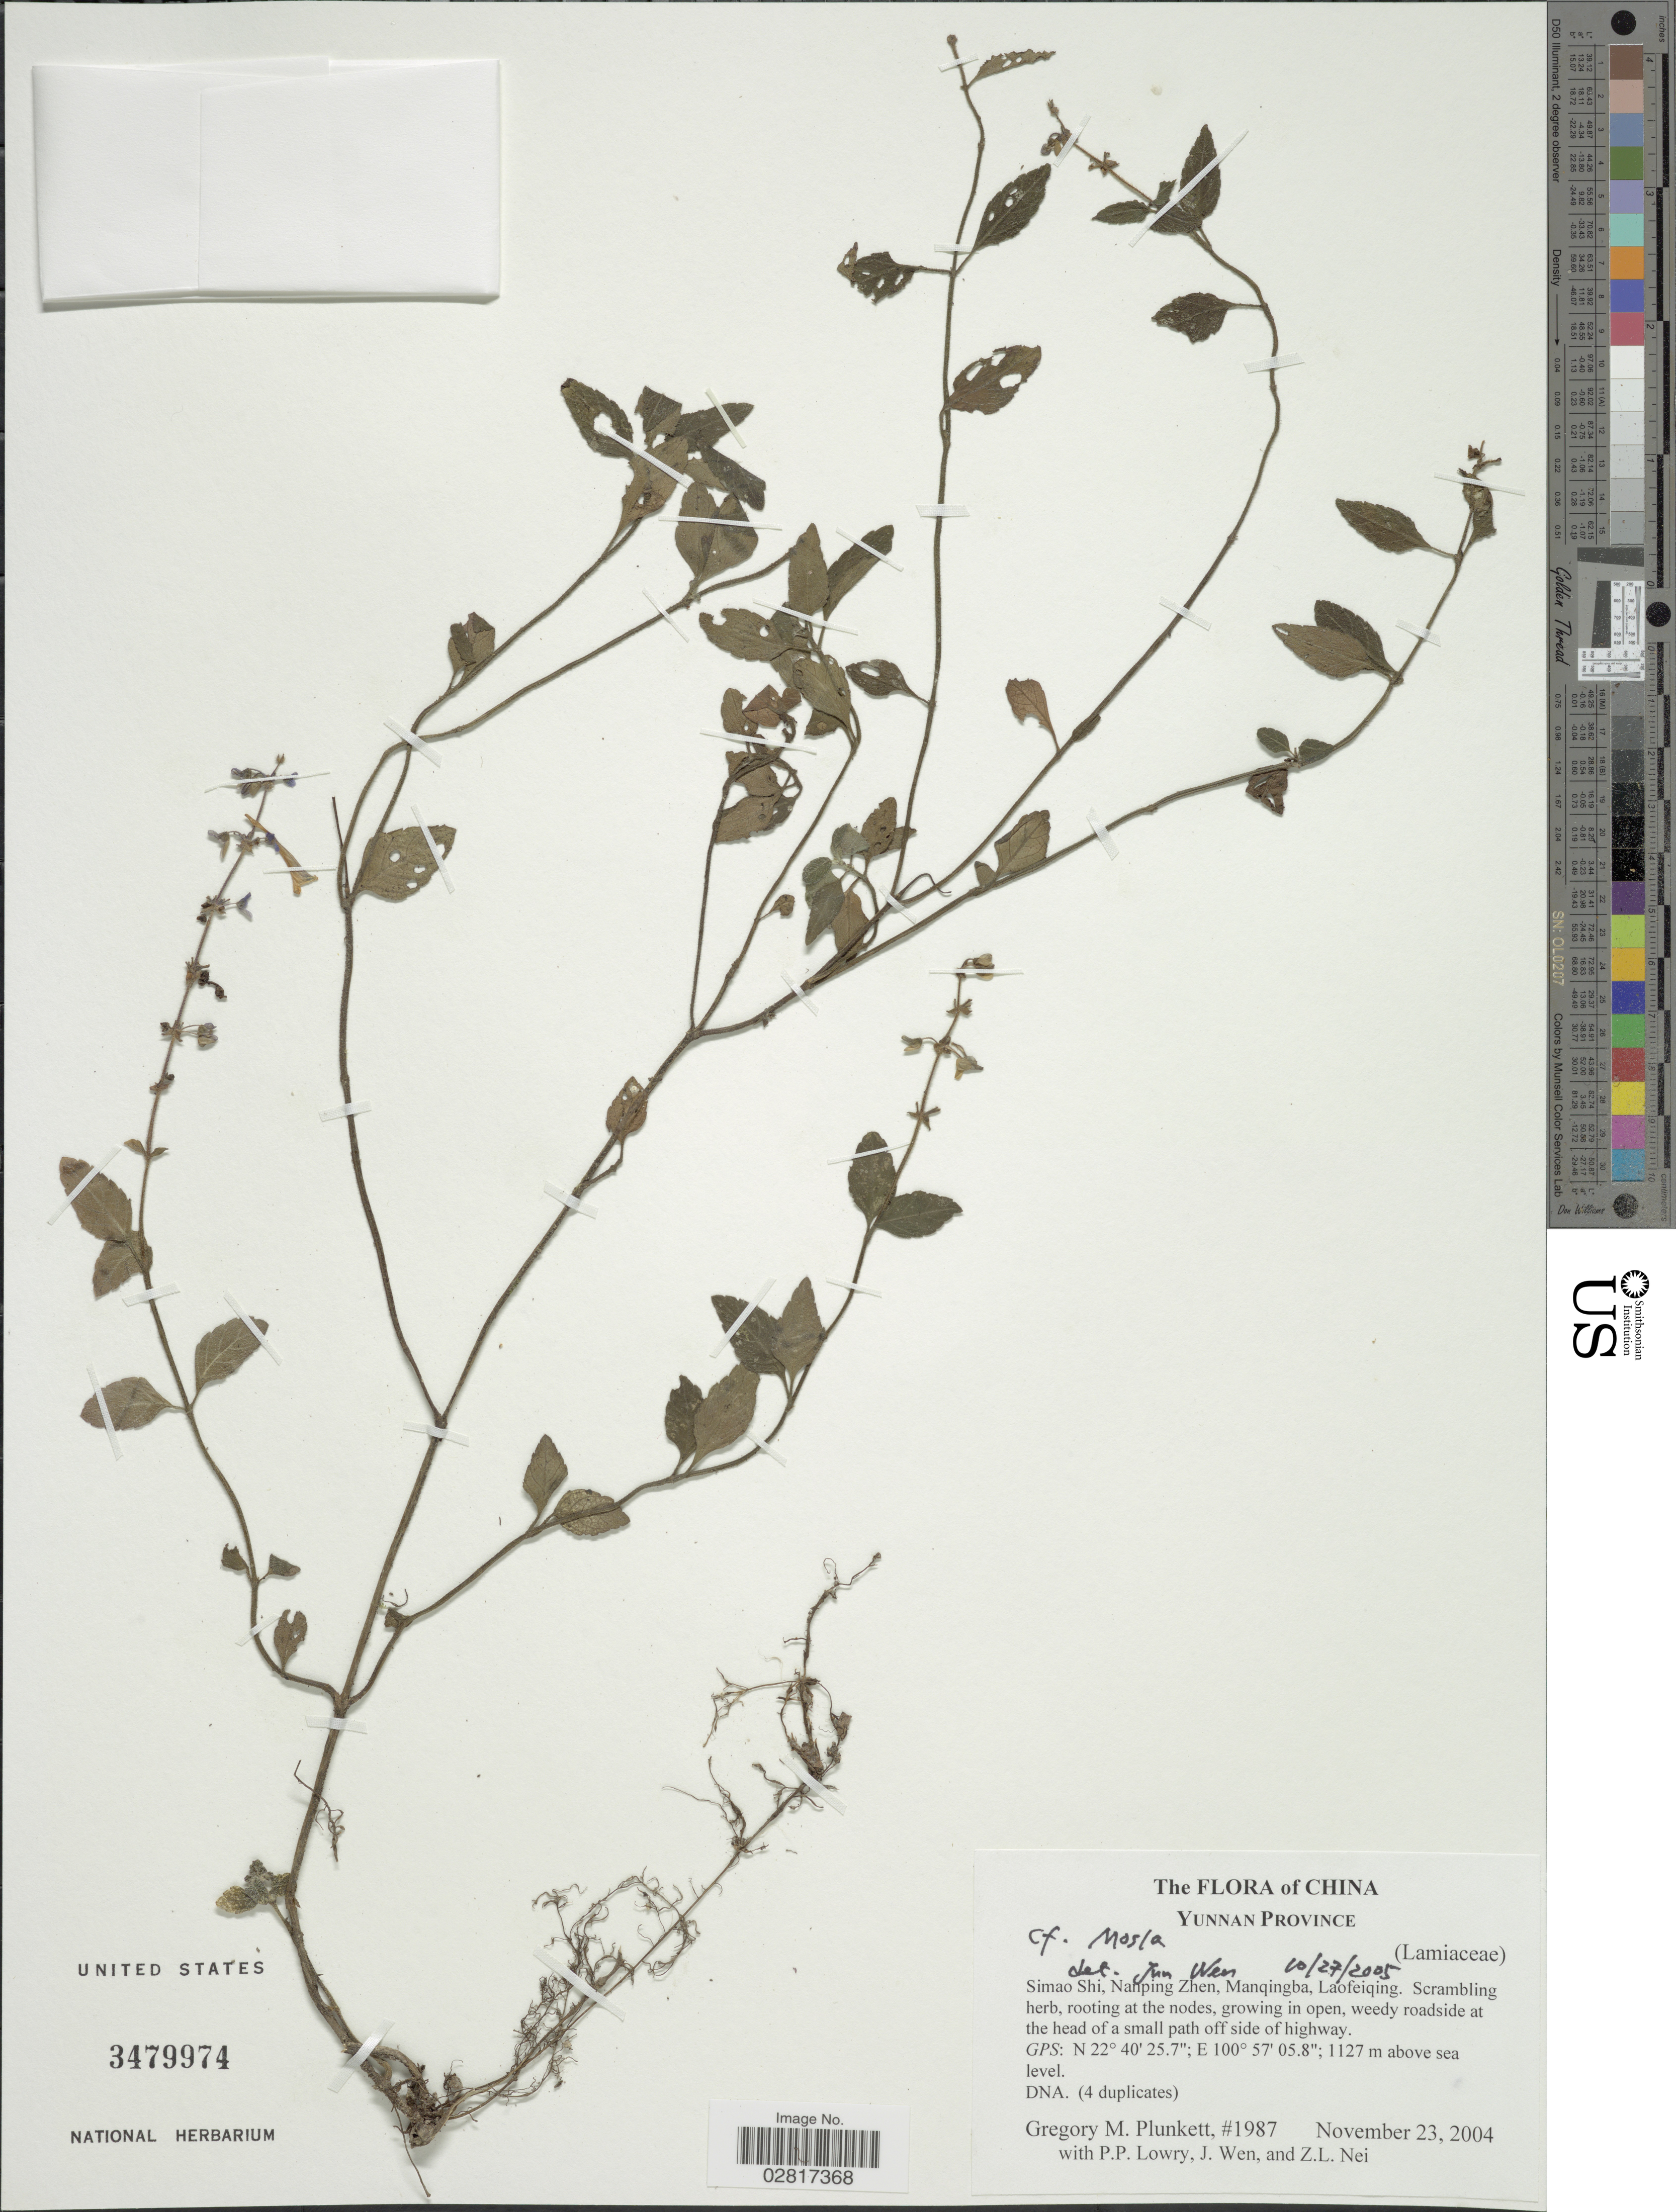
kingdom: Plantae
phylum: Tracheophyta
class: Magnoliopsida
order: Lamiales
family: Lamiaceae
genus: Mosla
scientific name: Mosla sp.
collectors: G. M. Plunkett, P. P. Lowry, J. Bowen & Z. Nei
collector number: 1987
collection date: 2004-11-23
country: China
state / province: Yunnan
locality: Simao Shi, Nanping Zhen, Manqingba, Laofeiqing. Weedy roadside at the head of a small path off side of highway.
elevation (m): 1127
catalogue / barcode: US 3479975